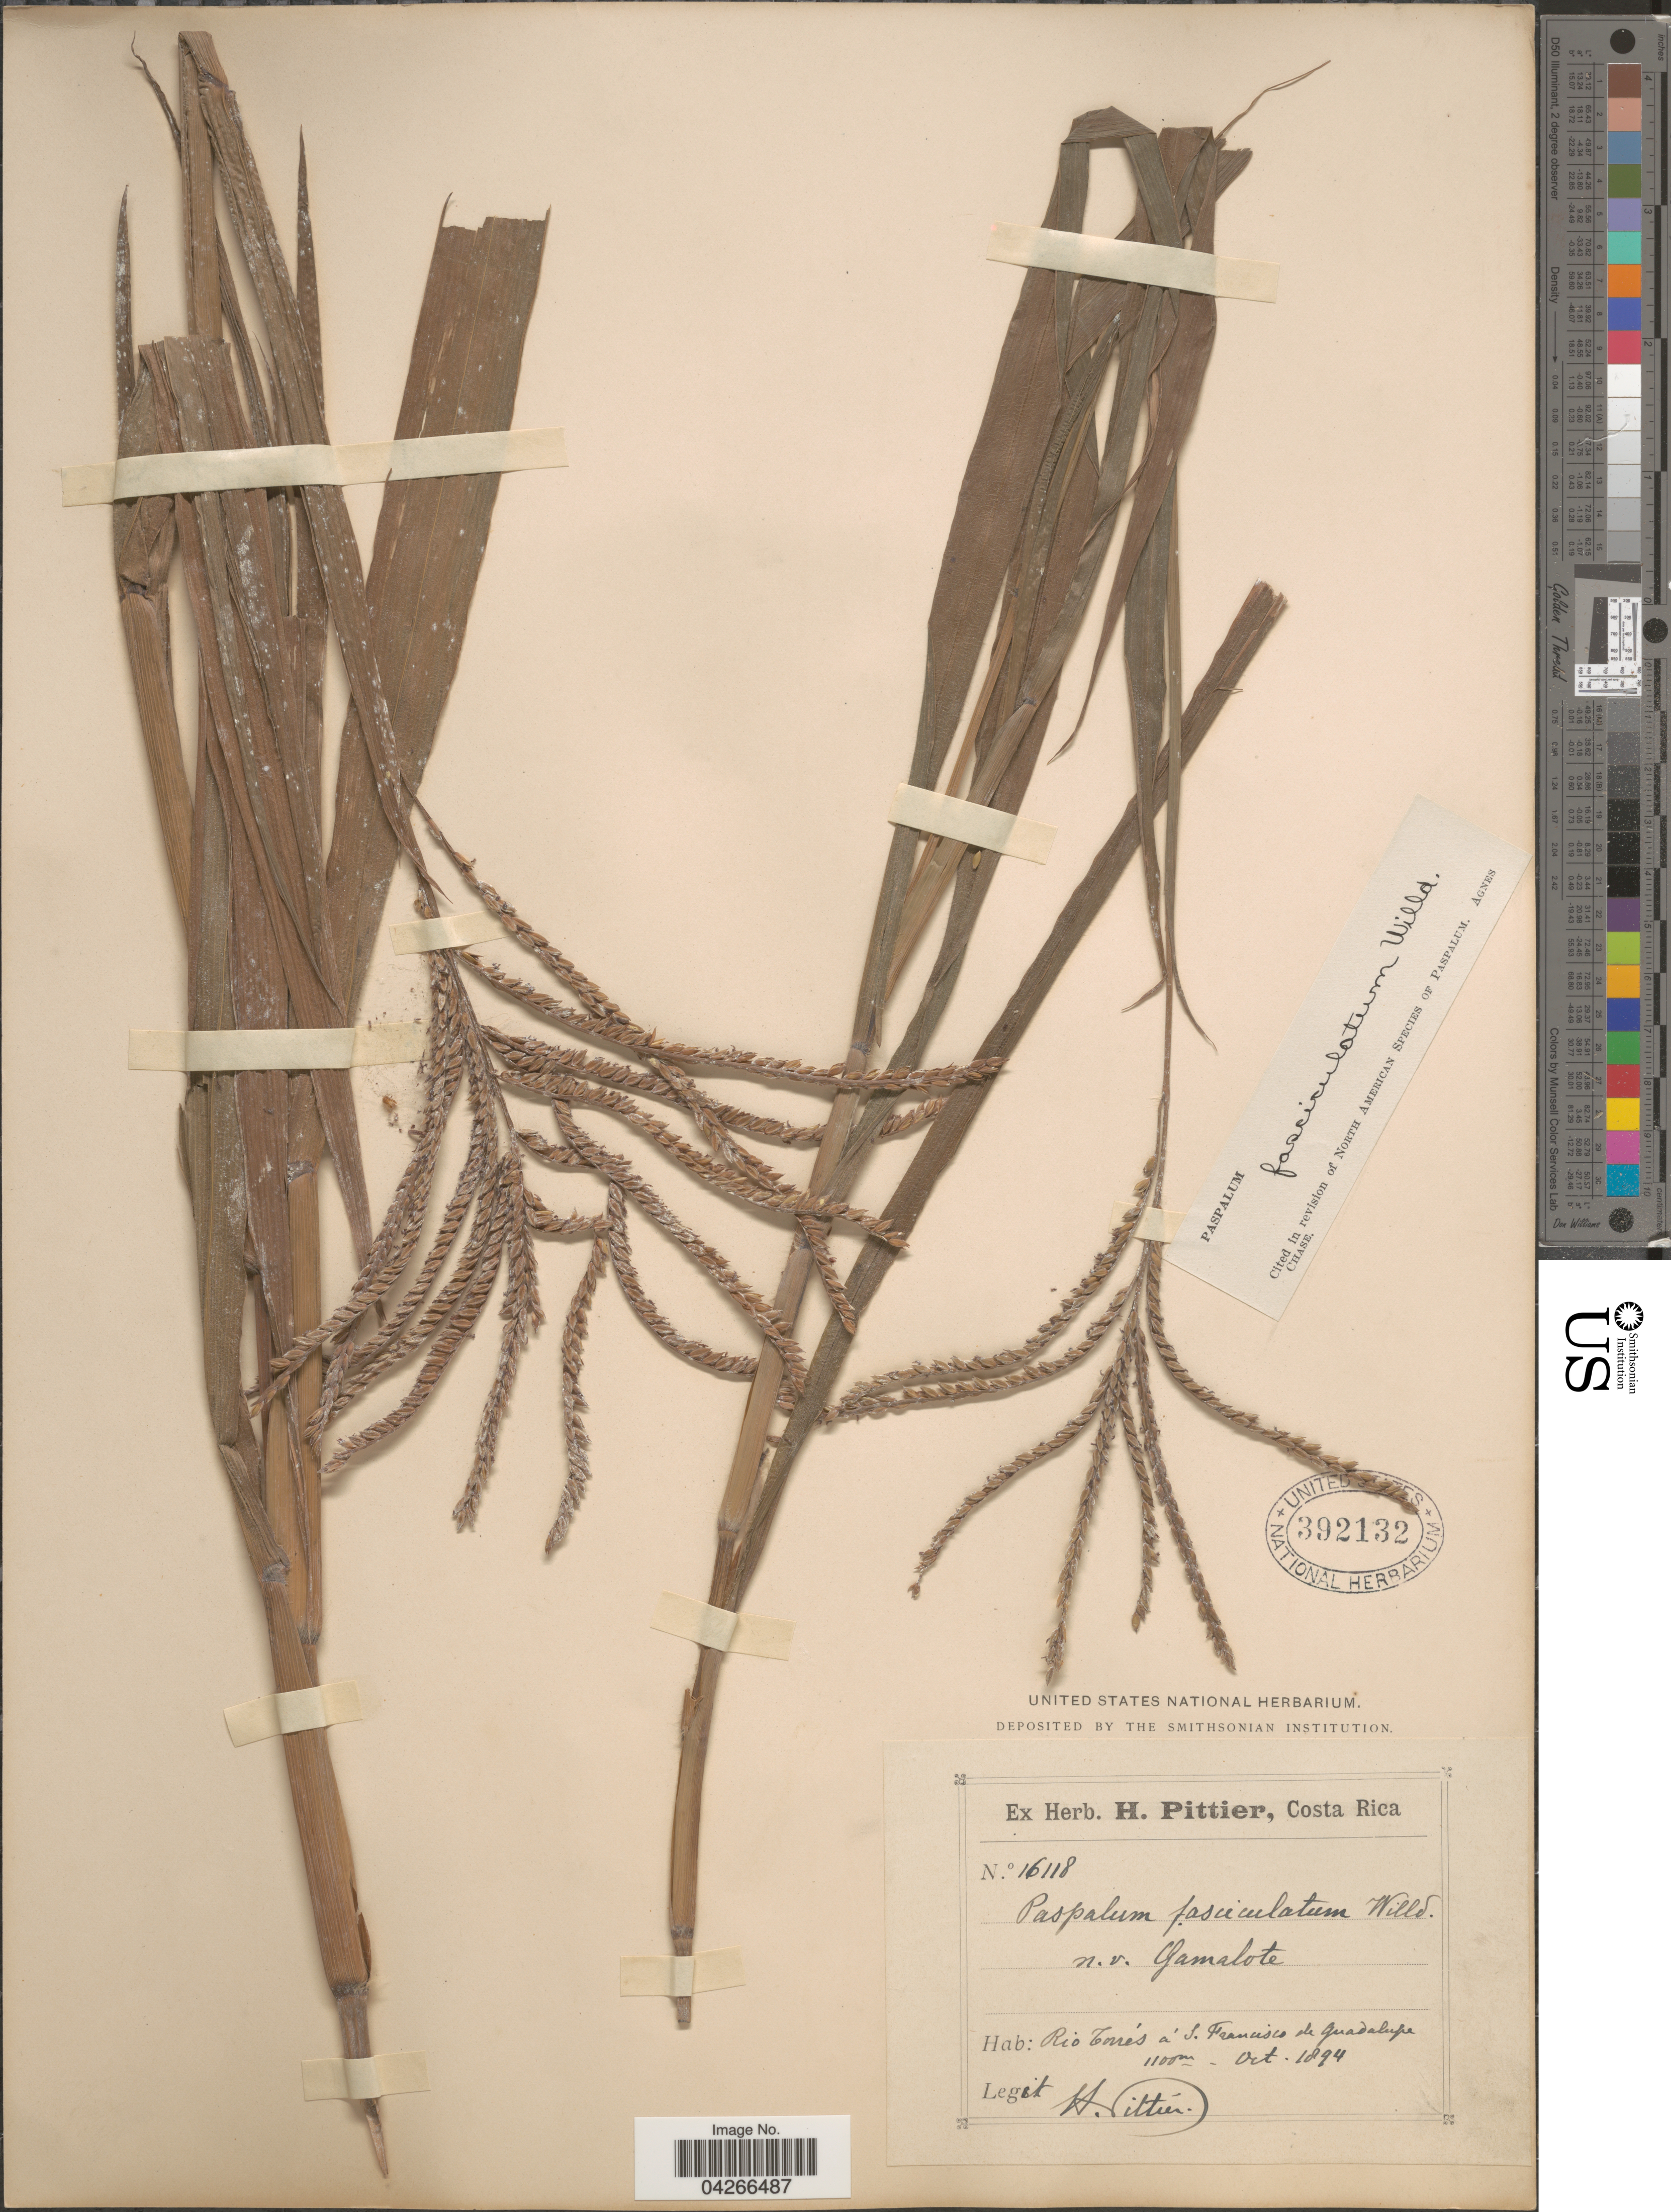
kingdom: Plantae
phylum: Tracheophyta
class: Liliopsida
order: Poales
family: Poaceae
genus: Paspalum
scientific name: Paspalum fasciculatum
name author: Willd. ex Flüggé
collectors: H. F. Pittier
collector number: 16118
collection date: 1894-10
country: Costa Rica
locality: Rio Torrés à S. Francisco de Guadalupe.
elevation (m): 1100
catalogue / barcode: US 392132